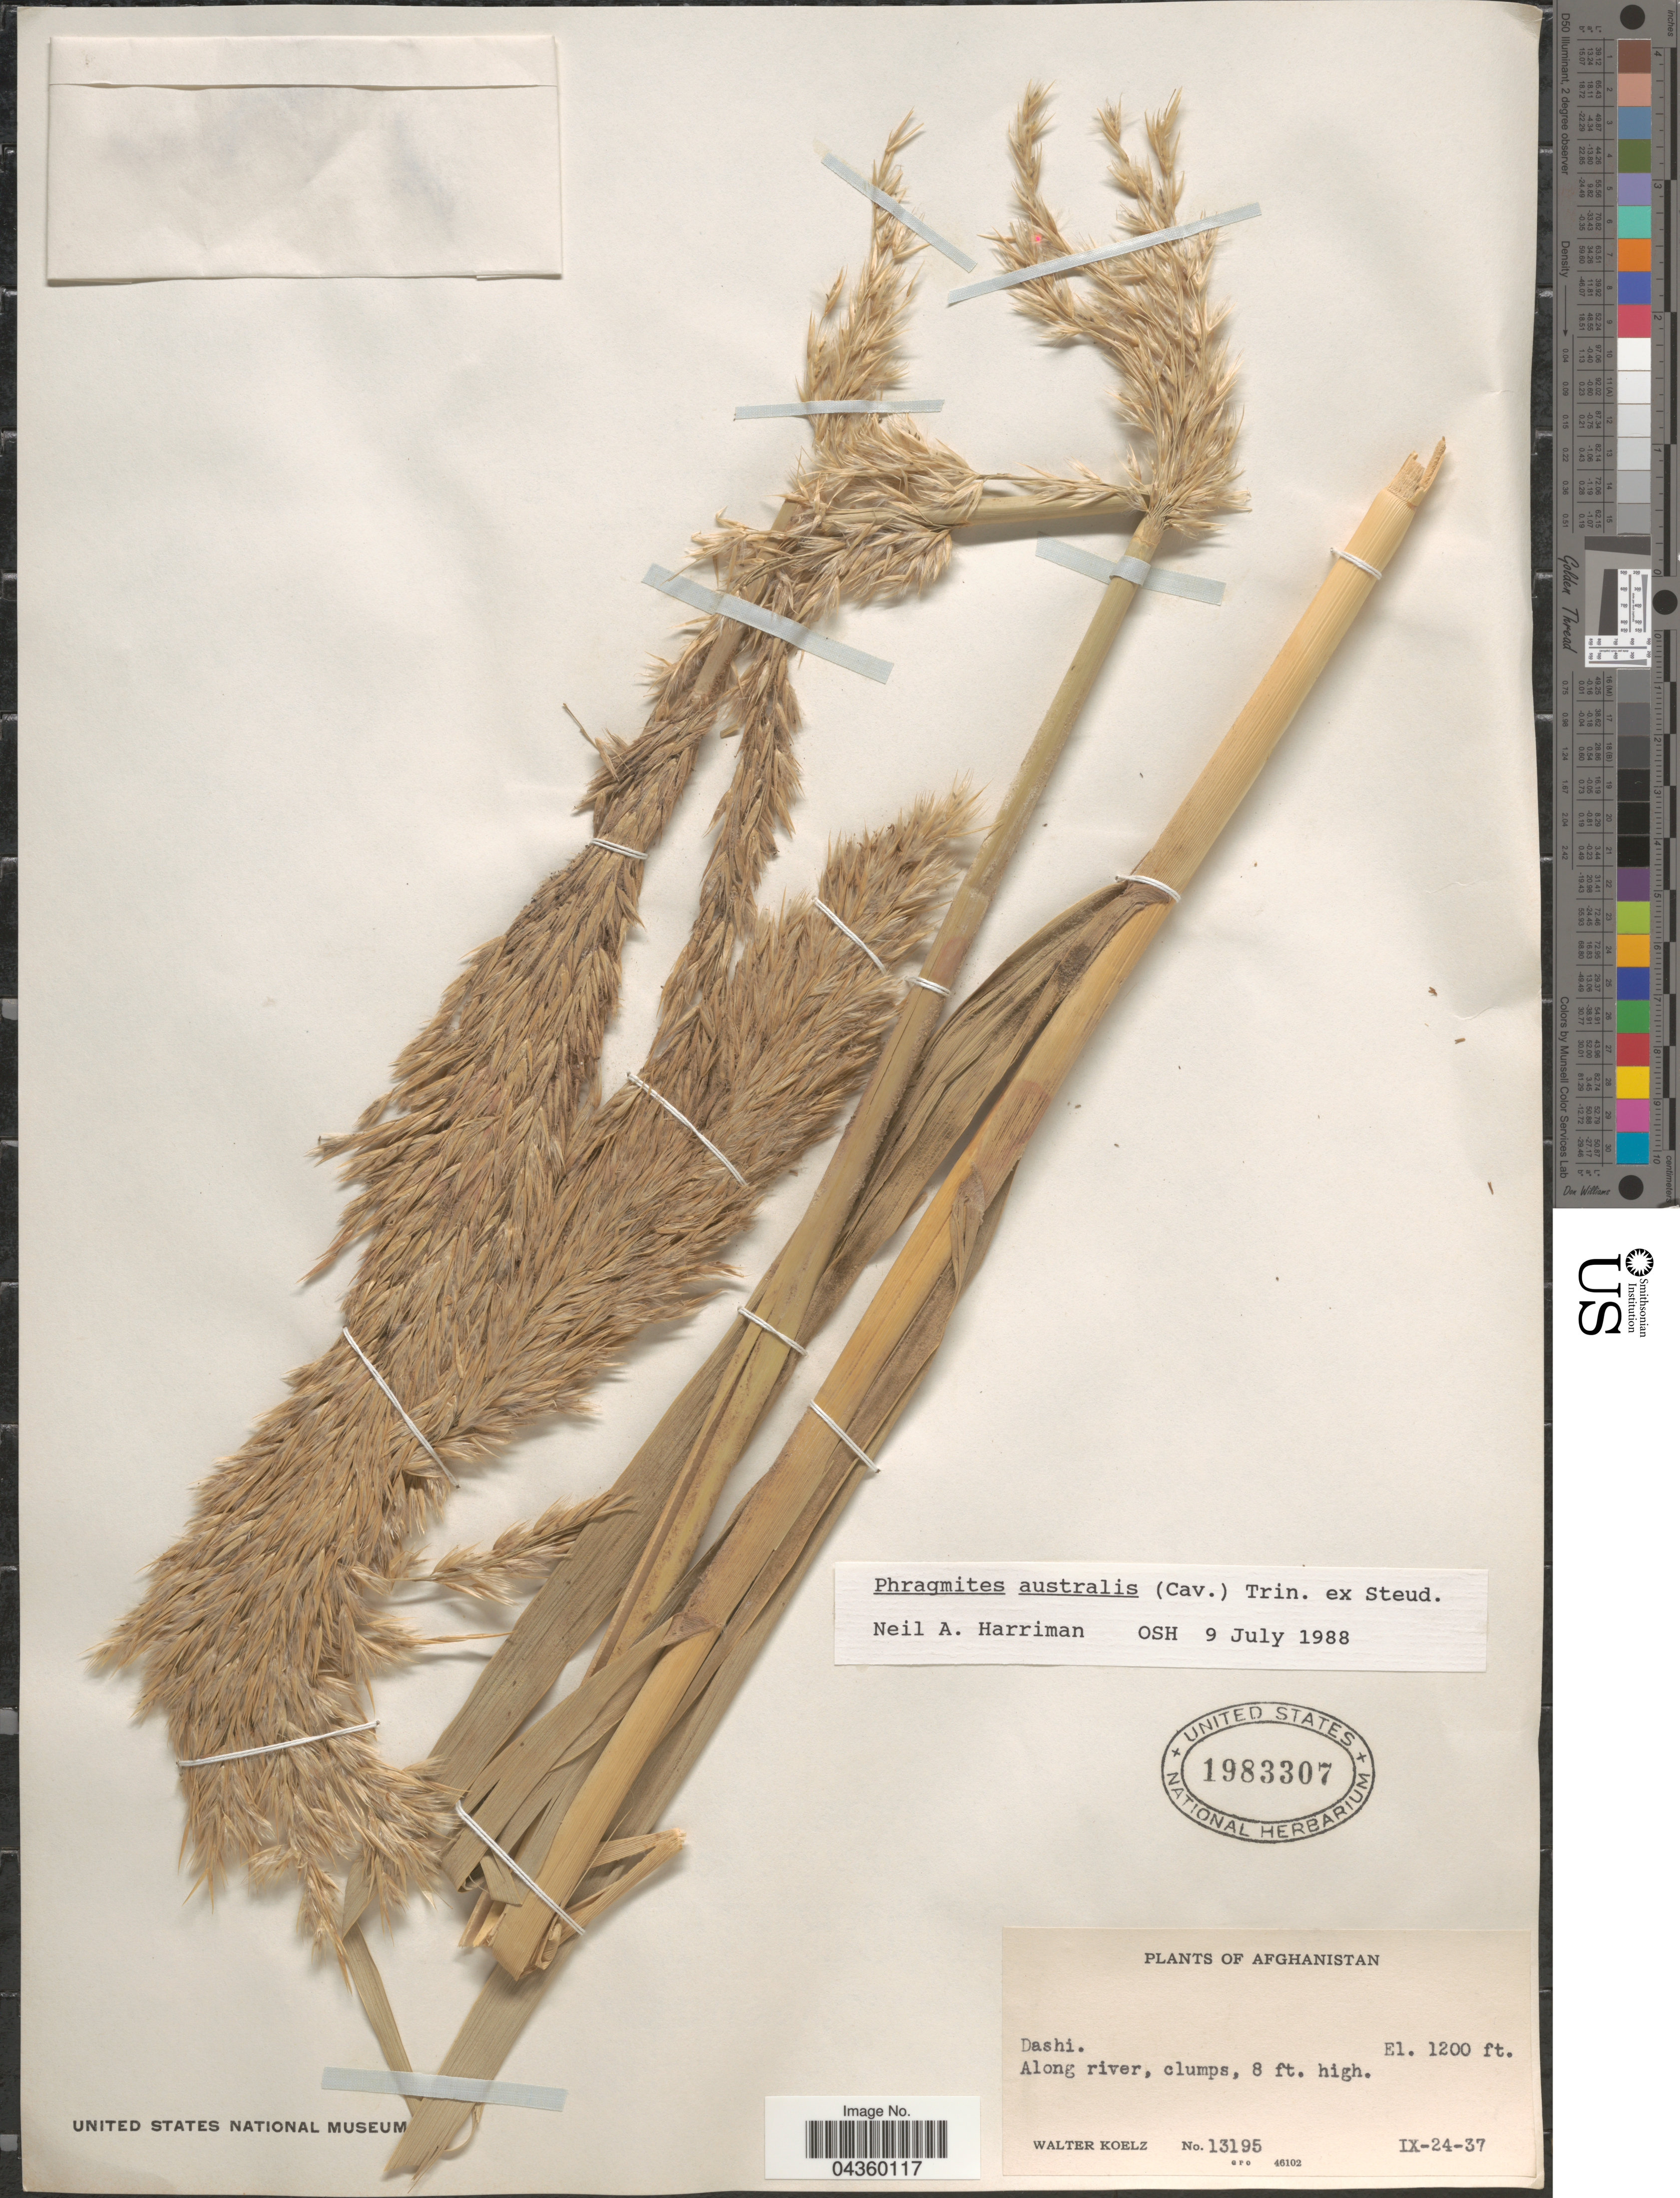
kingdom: Plantae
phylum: Tracheophyta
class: Liliopsida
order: Poales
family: Poaceae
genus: Phragmites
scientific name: Phragmites australis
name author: (Cav.) Trin. ex Steud.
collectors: W. N. Koelz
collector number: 13195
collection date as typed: Transcribed d/m/y: 24/9/37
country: Afghanistan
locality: Dashi.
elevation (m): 366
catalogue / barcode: US 1983307